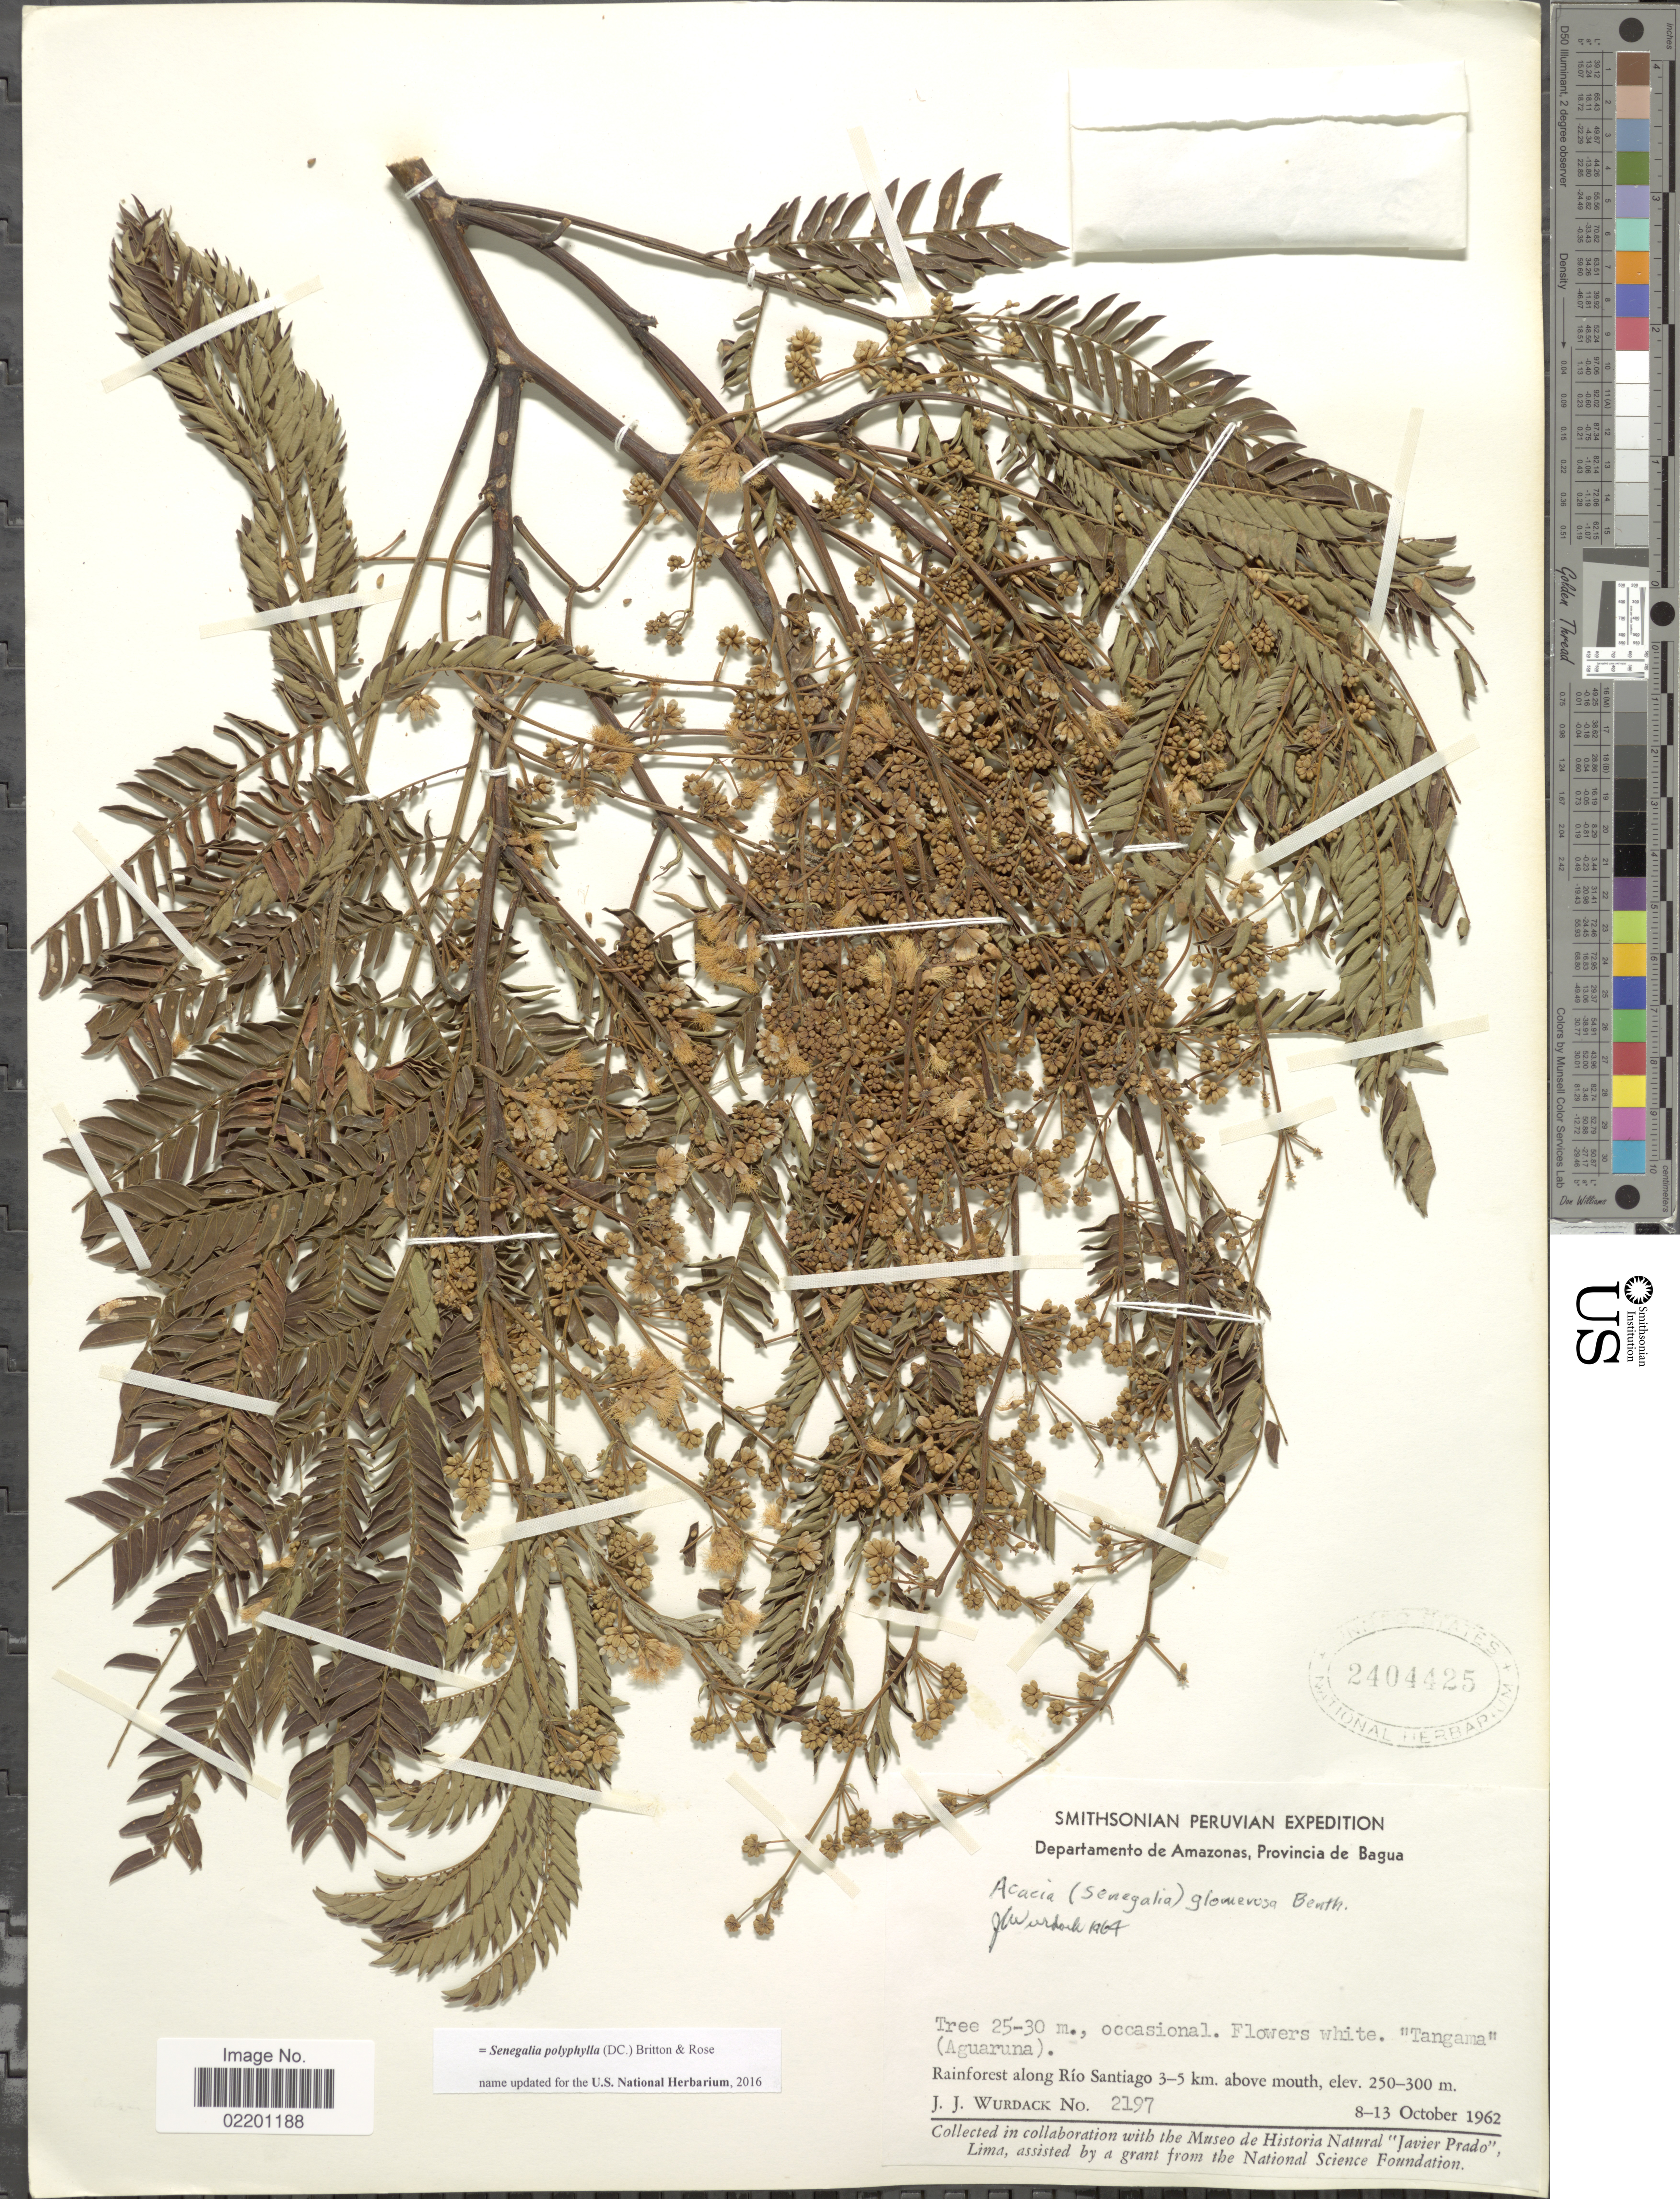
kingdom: Plantae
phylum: Tracheophyta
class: Magnoliopsida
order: Fabales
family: Fabaceae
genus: Senegalia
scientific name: Senegalia polyphylla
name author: (DC.) Britton & Rose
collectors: J. J. Wurdack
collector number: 2197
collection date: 1962-10-08/1962-10-13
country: Peru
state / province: Amazonas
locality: Departamento de Amazonas, Provincia de Bagua. Rainforest along Rio Santiago 3-5 km. above mouth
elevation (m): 250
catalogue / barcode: US 2404425